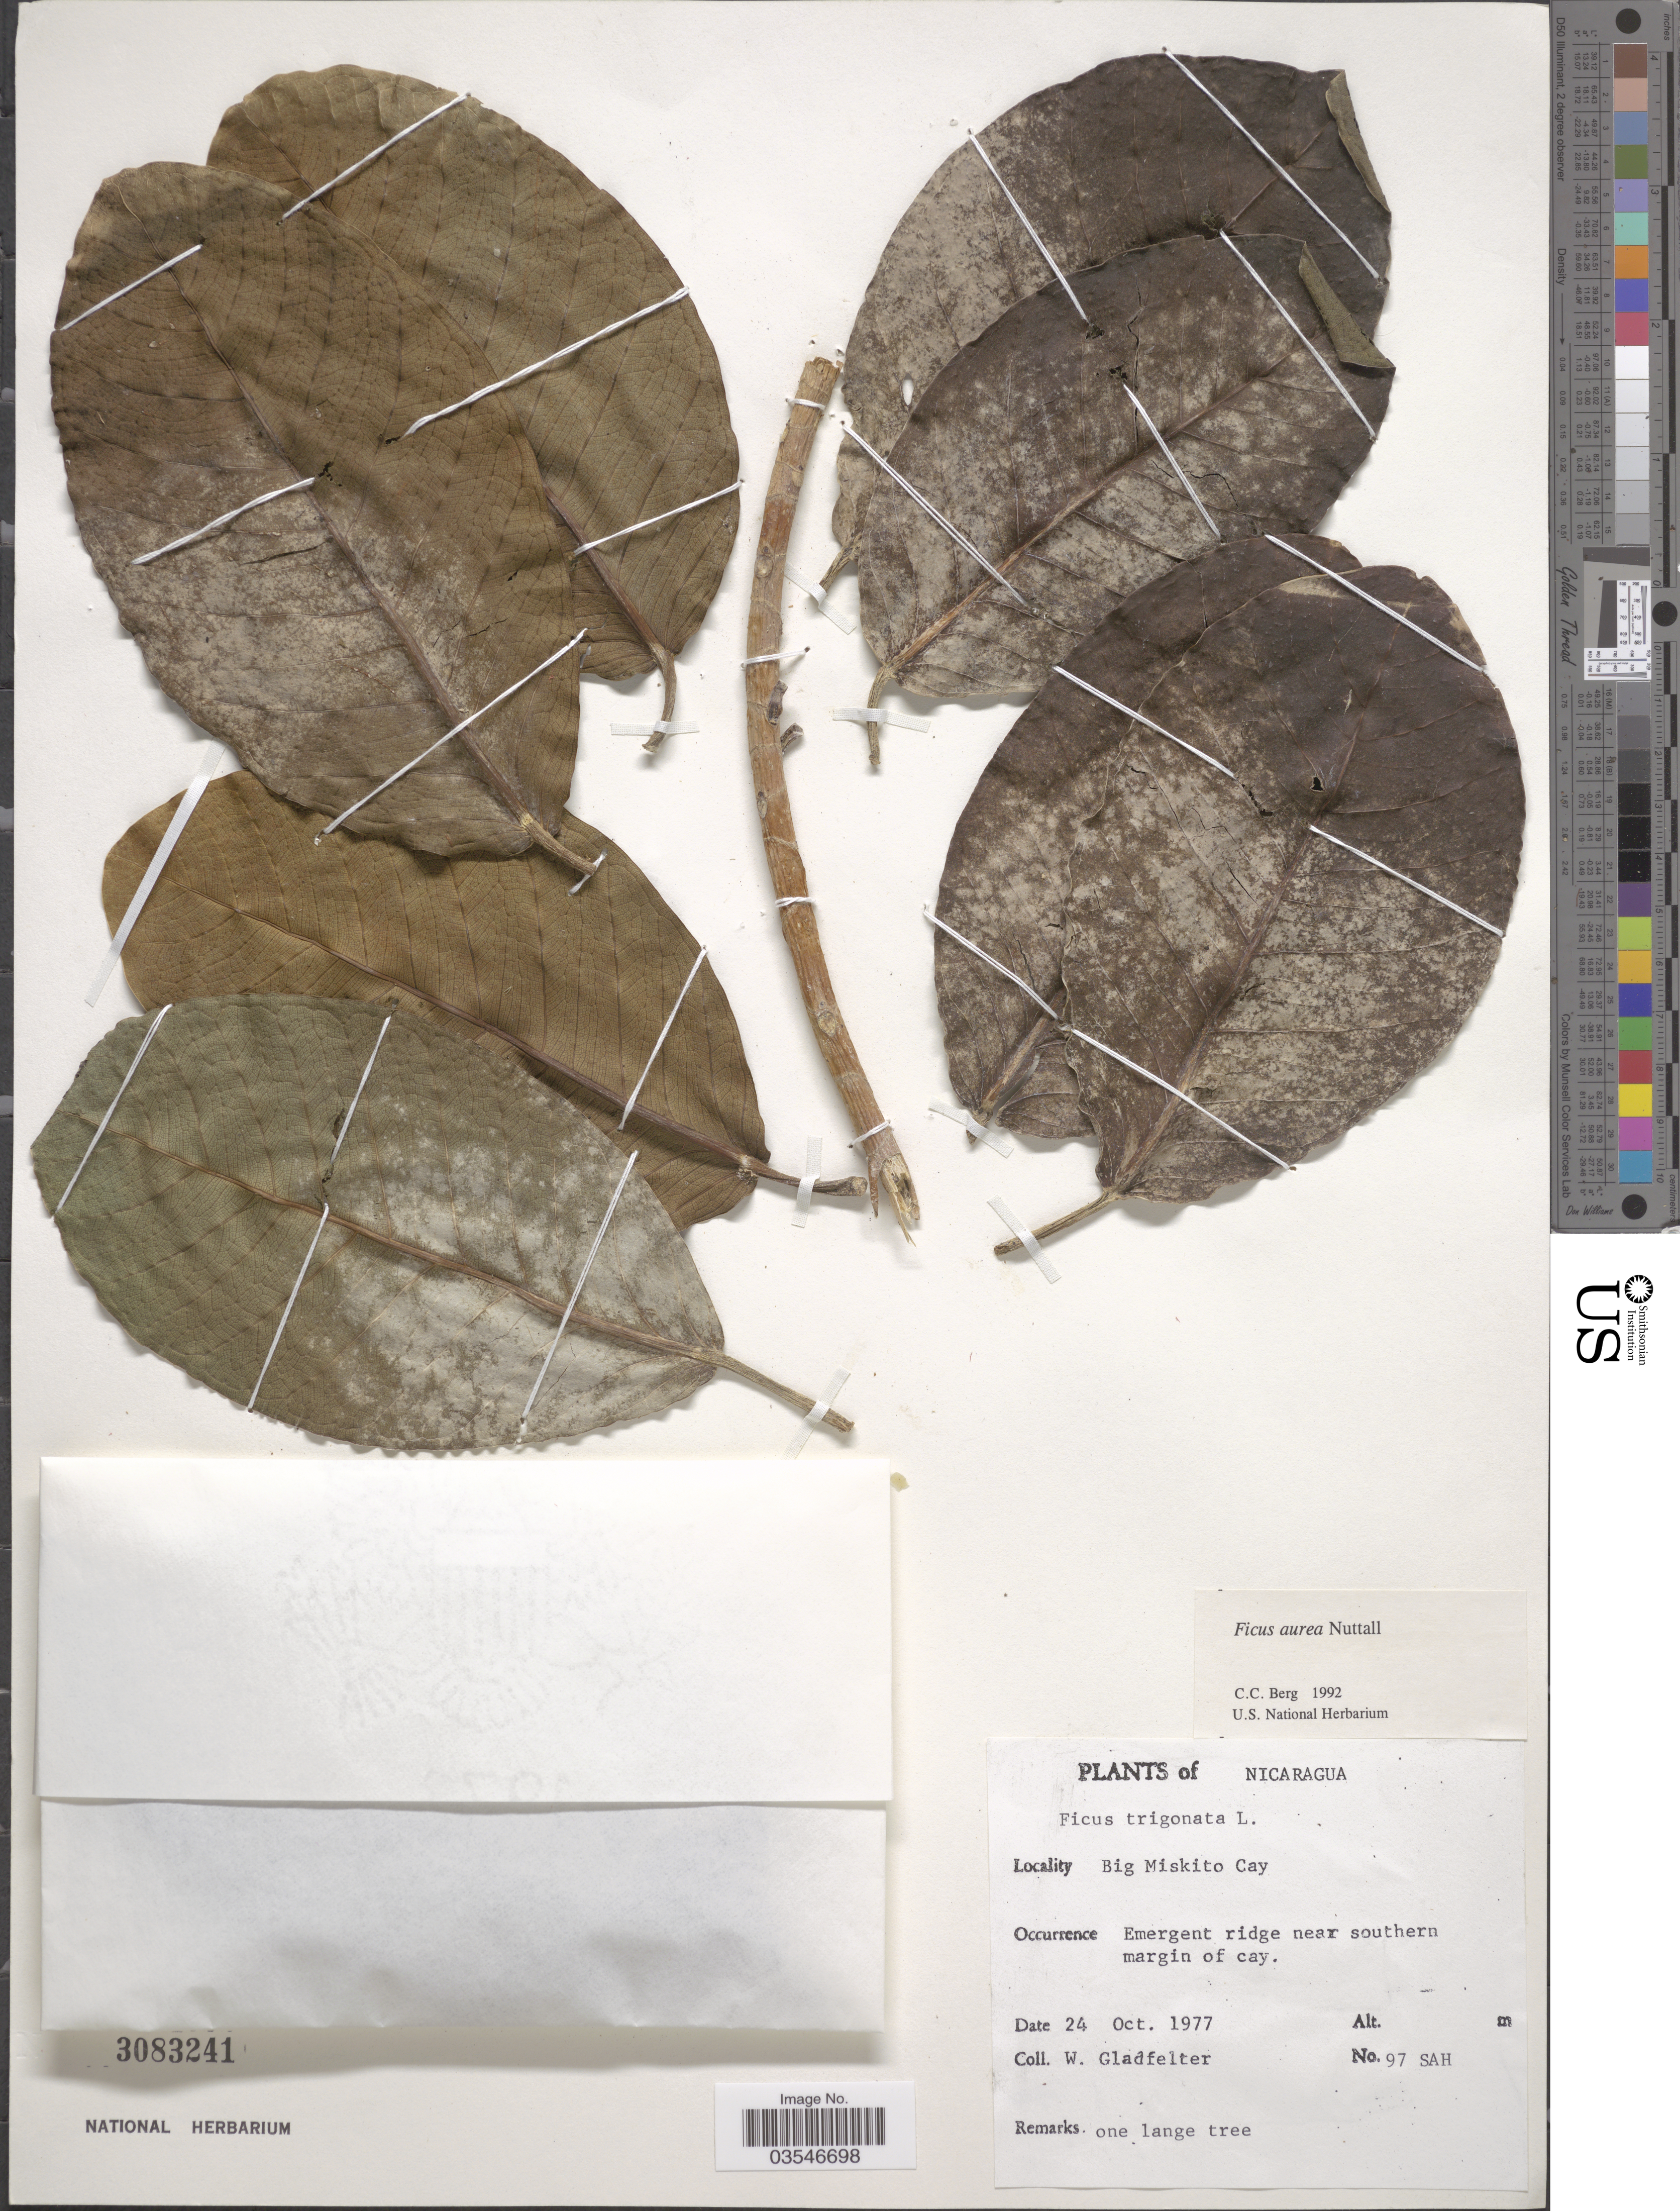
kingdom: Plantae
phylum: Tracheophyta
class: Magnoliopsida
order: Rosales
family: Moraceae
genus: Ficus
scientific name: Ficus aurea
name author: Nutt.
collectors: W. Gladfelter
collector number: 97 SAH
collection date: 1977-10-24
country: Nicaragua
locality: Big Miskito Cay. Emergent ridge near southern margin of cay.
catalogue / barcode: US 3083241